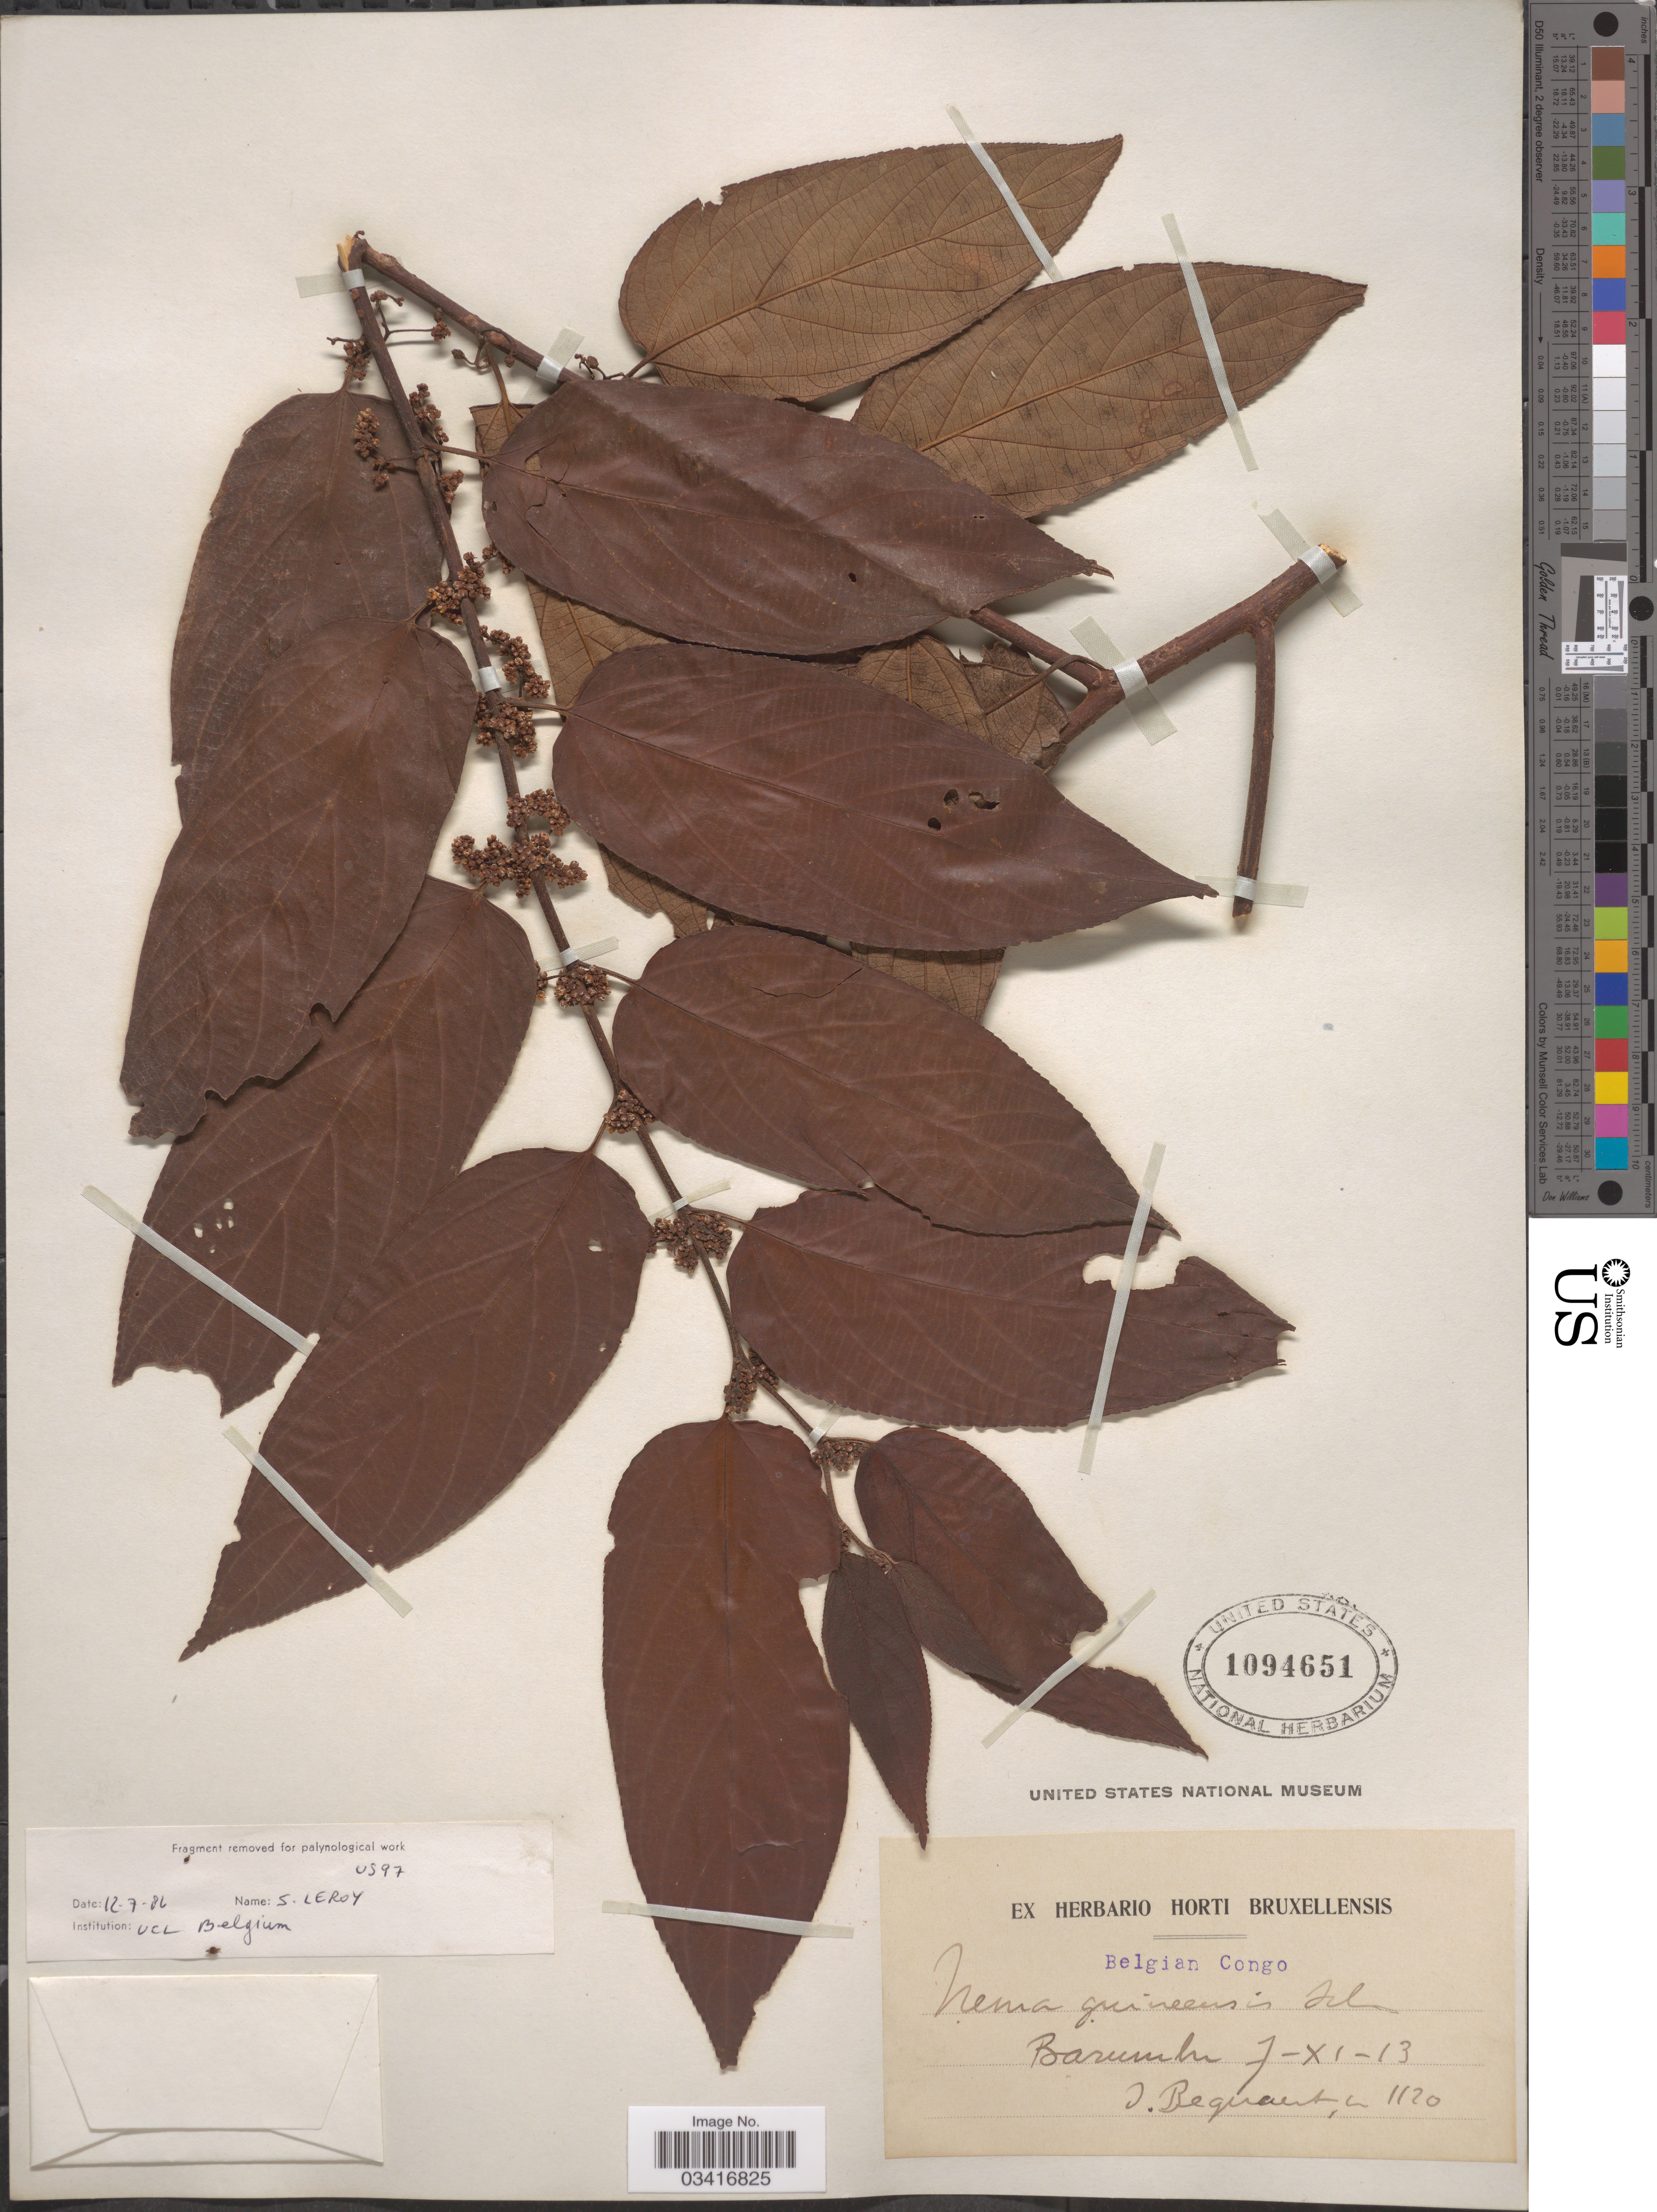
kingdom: Plantae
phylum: Tracheophyta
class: Magnoliopsida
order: Rosales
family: Cannabaceae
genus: Trema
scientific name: Trema guineense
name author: (Schumach. & Thonn.) Ficalho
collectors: J. Bequaert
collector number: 1120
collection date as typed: Transcribed d/m/y: 7/11/13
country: Congo, Democratic Republic of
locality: Belgian Congo. Barumbu.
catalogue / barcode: US 1094651